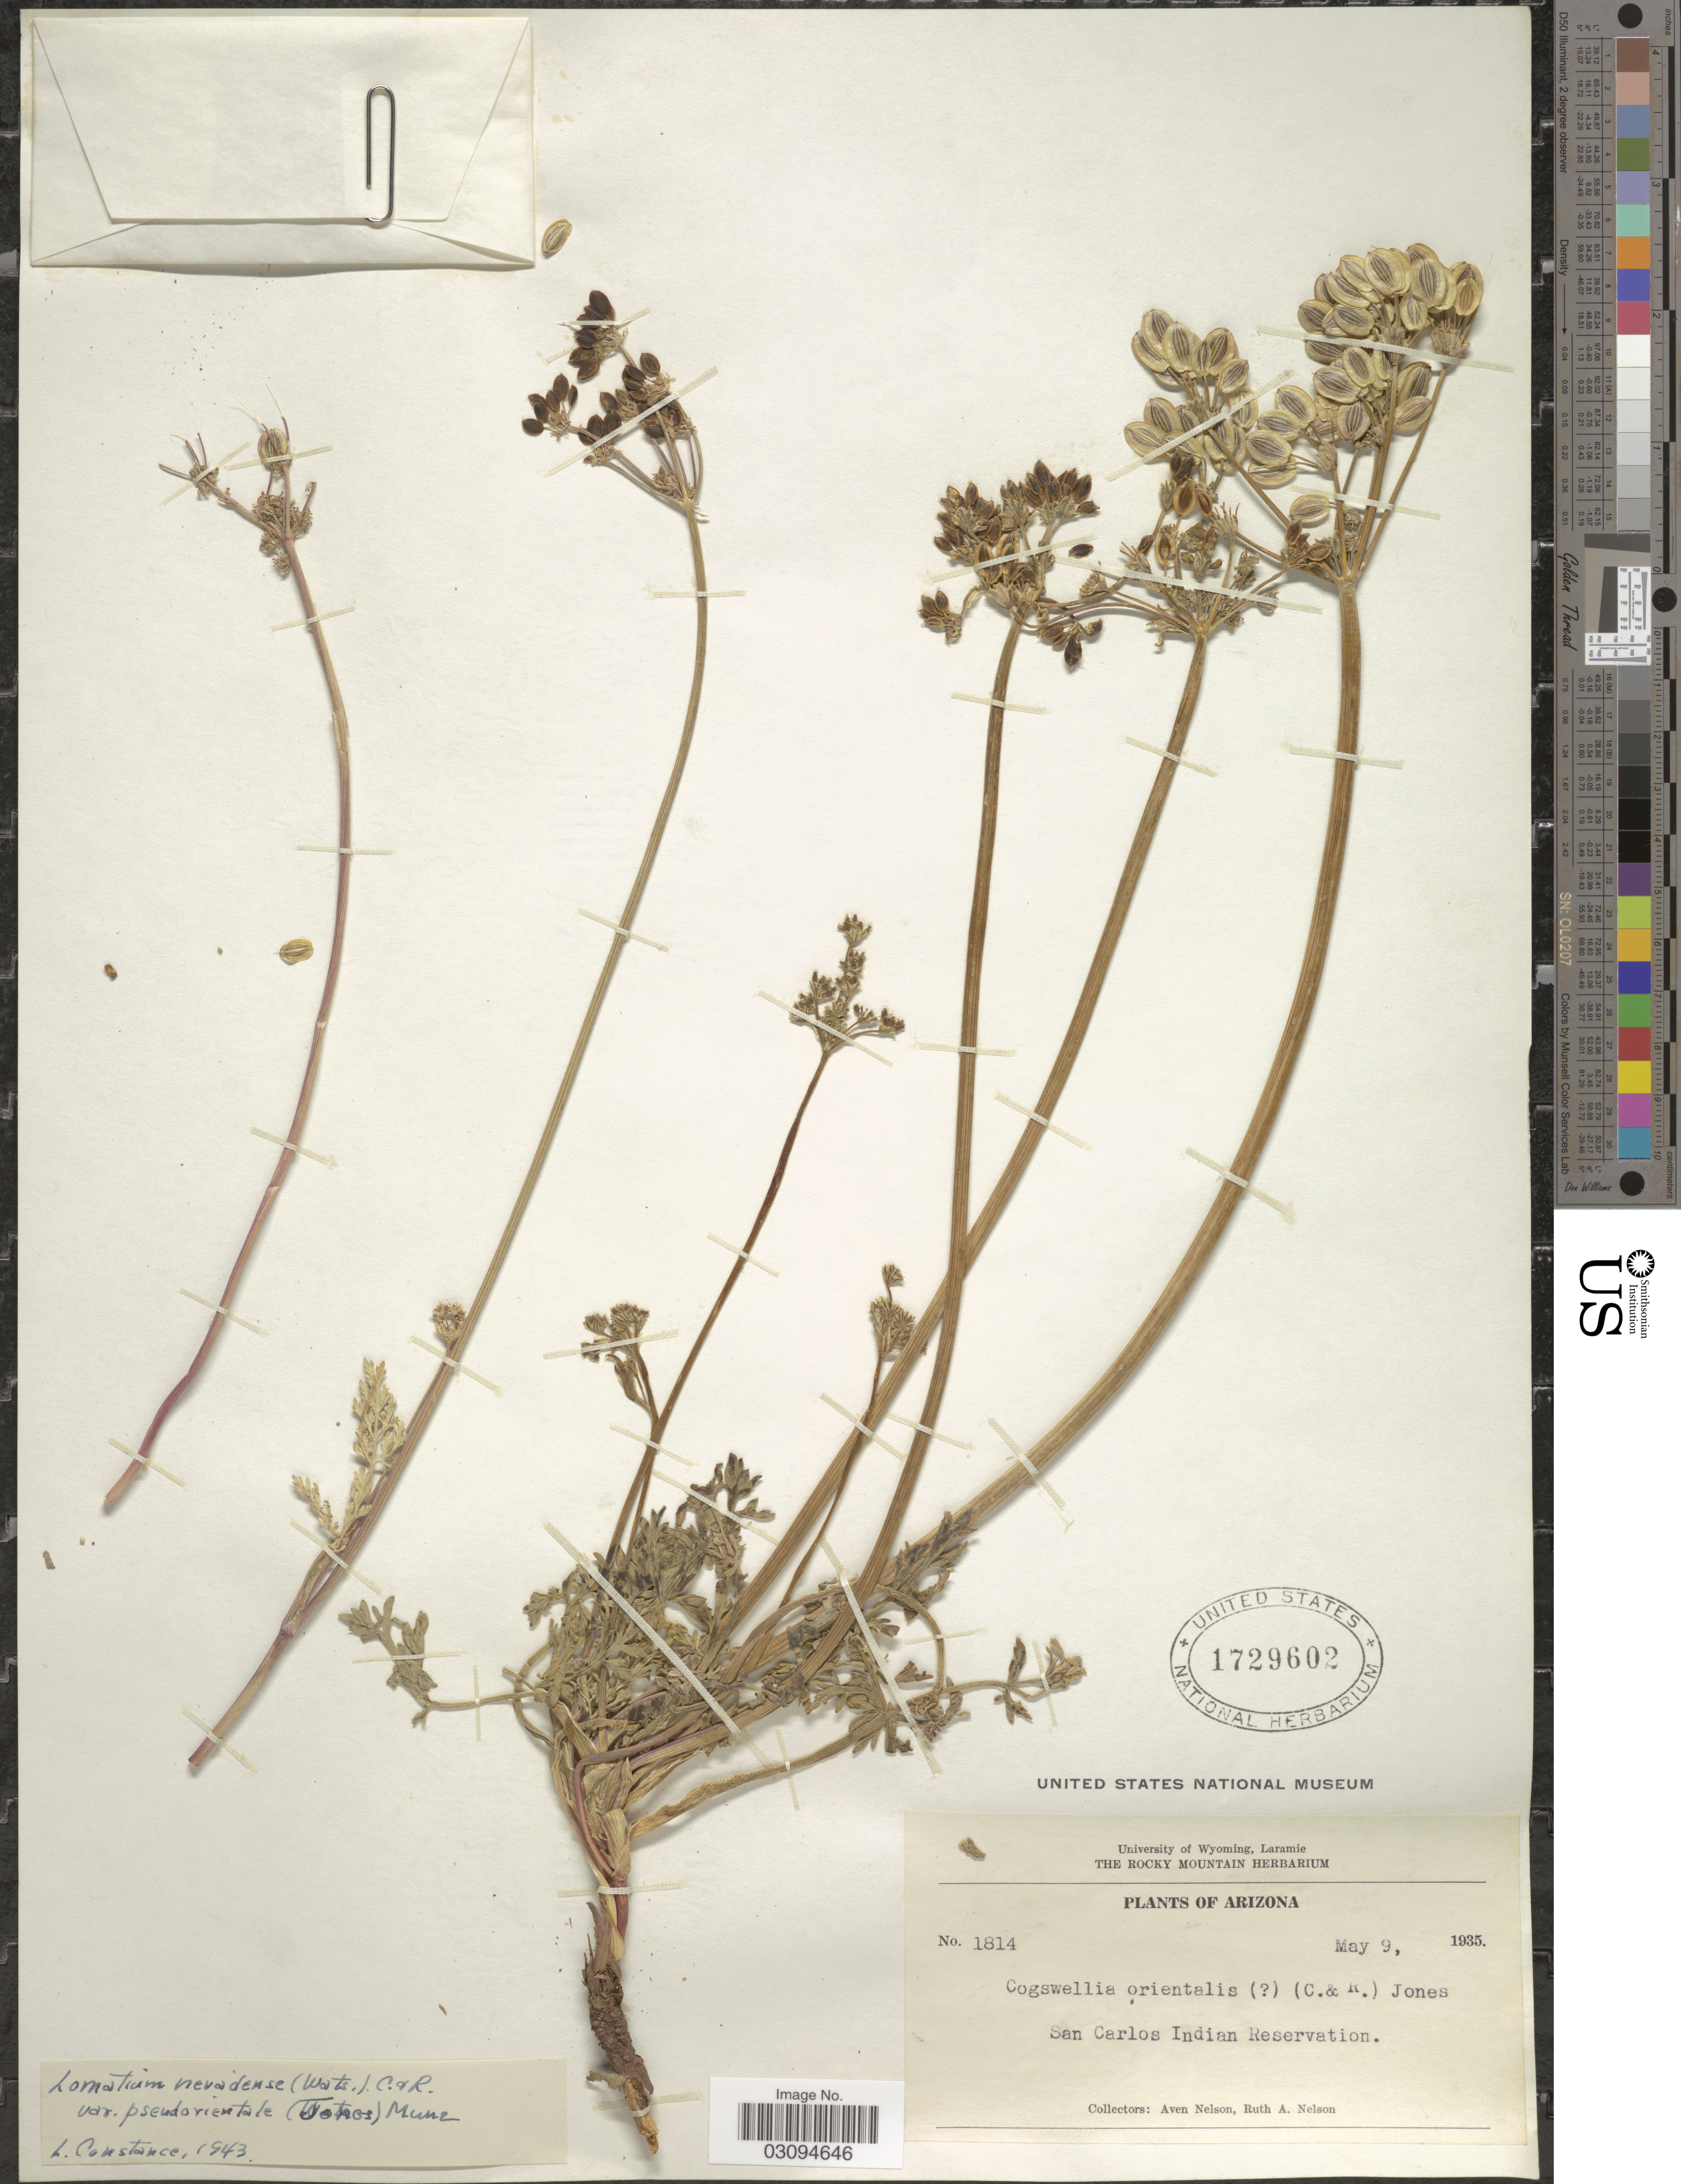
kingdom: Plantae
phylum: Tracheophyta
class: Magnoliopsida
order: Apiales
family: Apiaceae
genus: Lomatium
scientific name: Lomatium nevadense var. pseudorientale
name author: (M.E. Jones) Munz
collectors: A. Nelson & R. A. Nelson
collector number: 1814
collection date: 1935-05-09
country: United States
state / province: Arizona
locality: San Carlos Indian Reservation.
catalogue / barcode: US 1729602